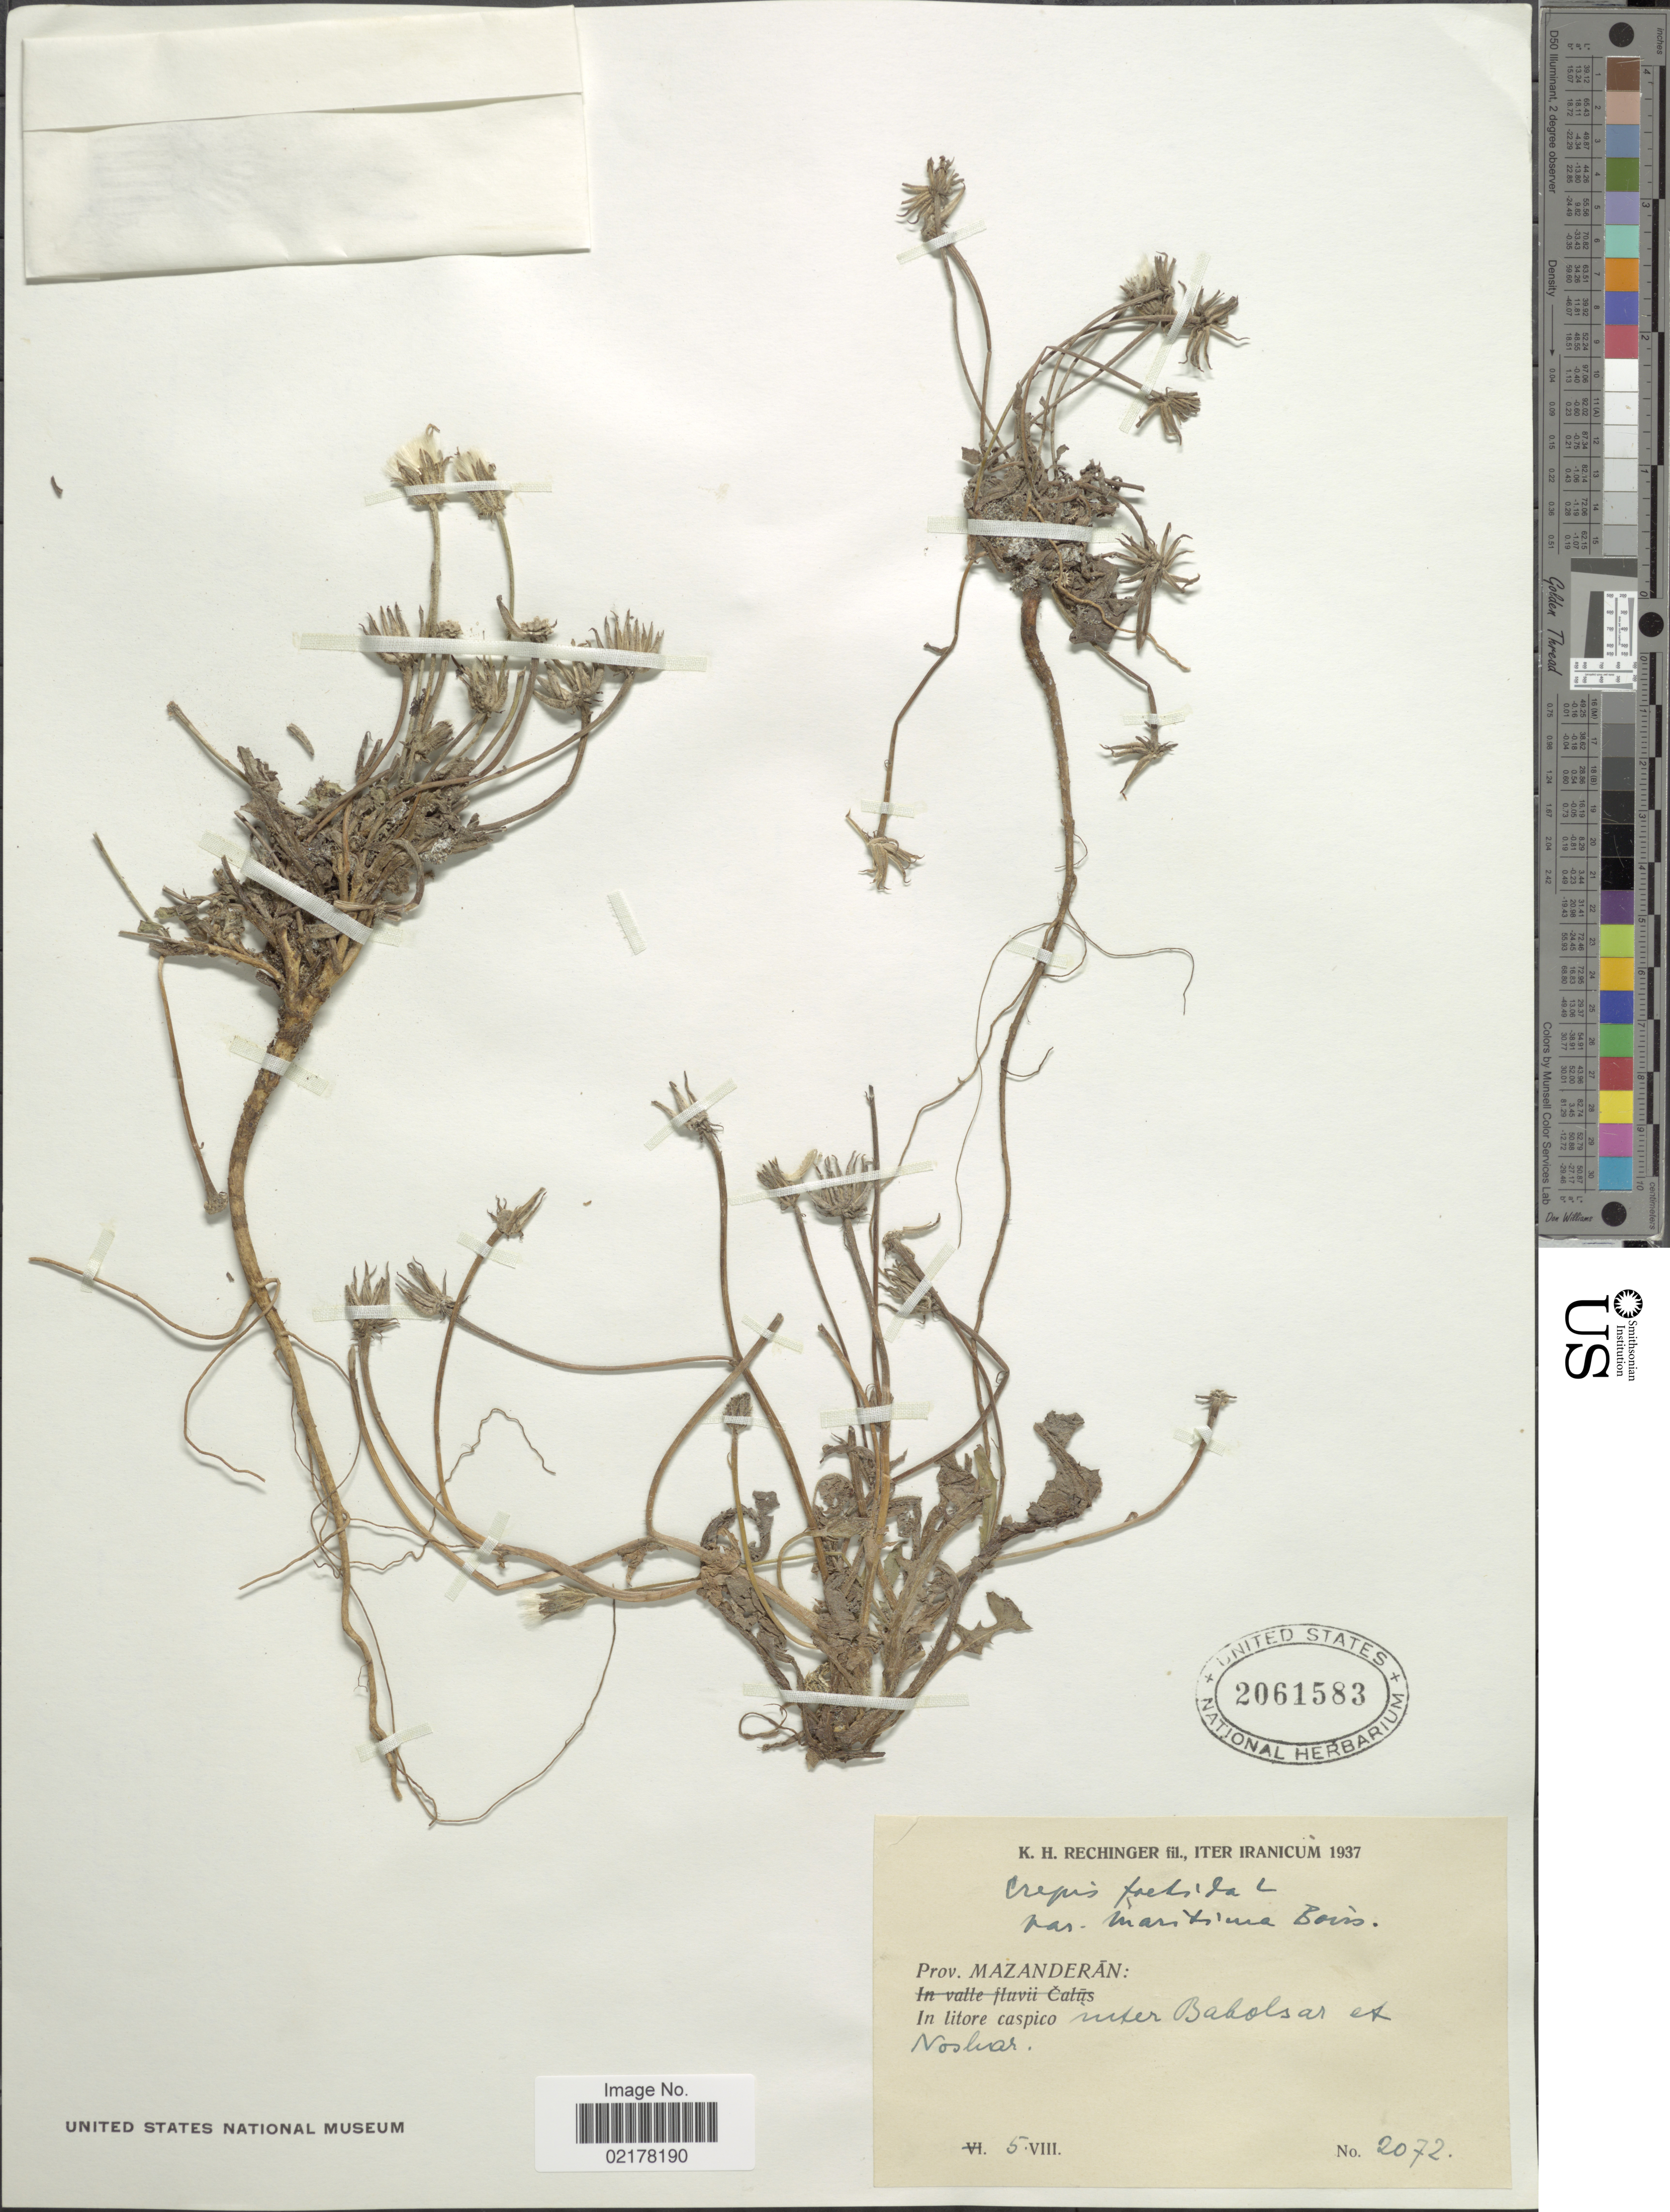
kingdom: Plantae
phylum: Tracheophyta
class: Magnoliopsida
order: Asterales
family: Asteraceae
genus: Crepis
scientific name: Crepis foetida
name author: L.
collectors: K. H. Rechinger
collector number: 2072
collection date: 1937-08-05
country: Iran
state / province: Mazandaran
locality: Inter Babolsar et Noshar [interpreted]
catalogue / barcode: US 2061583